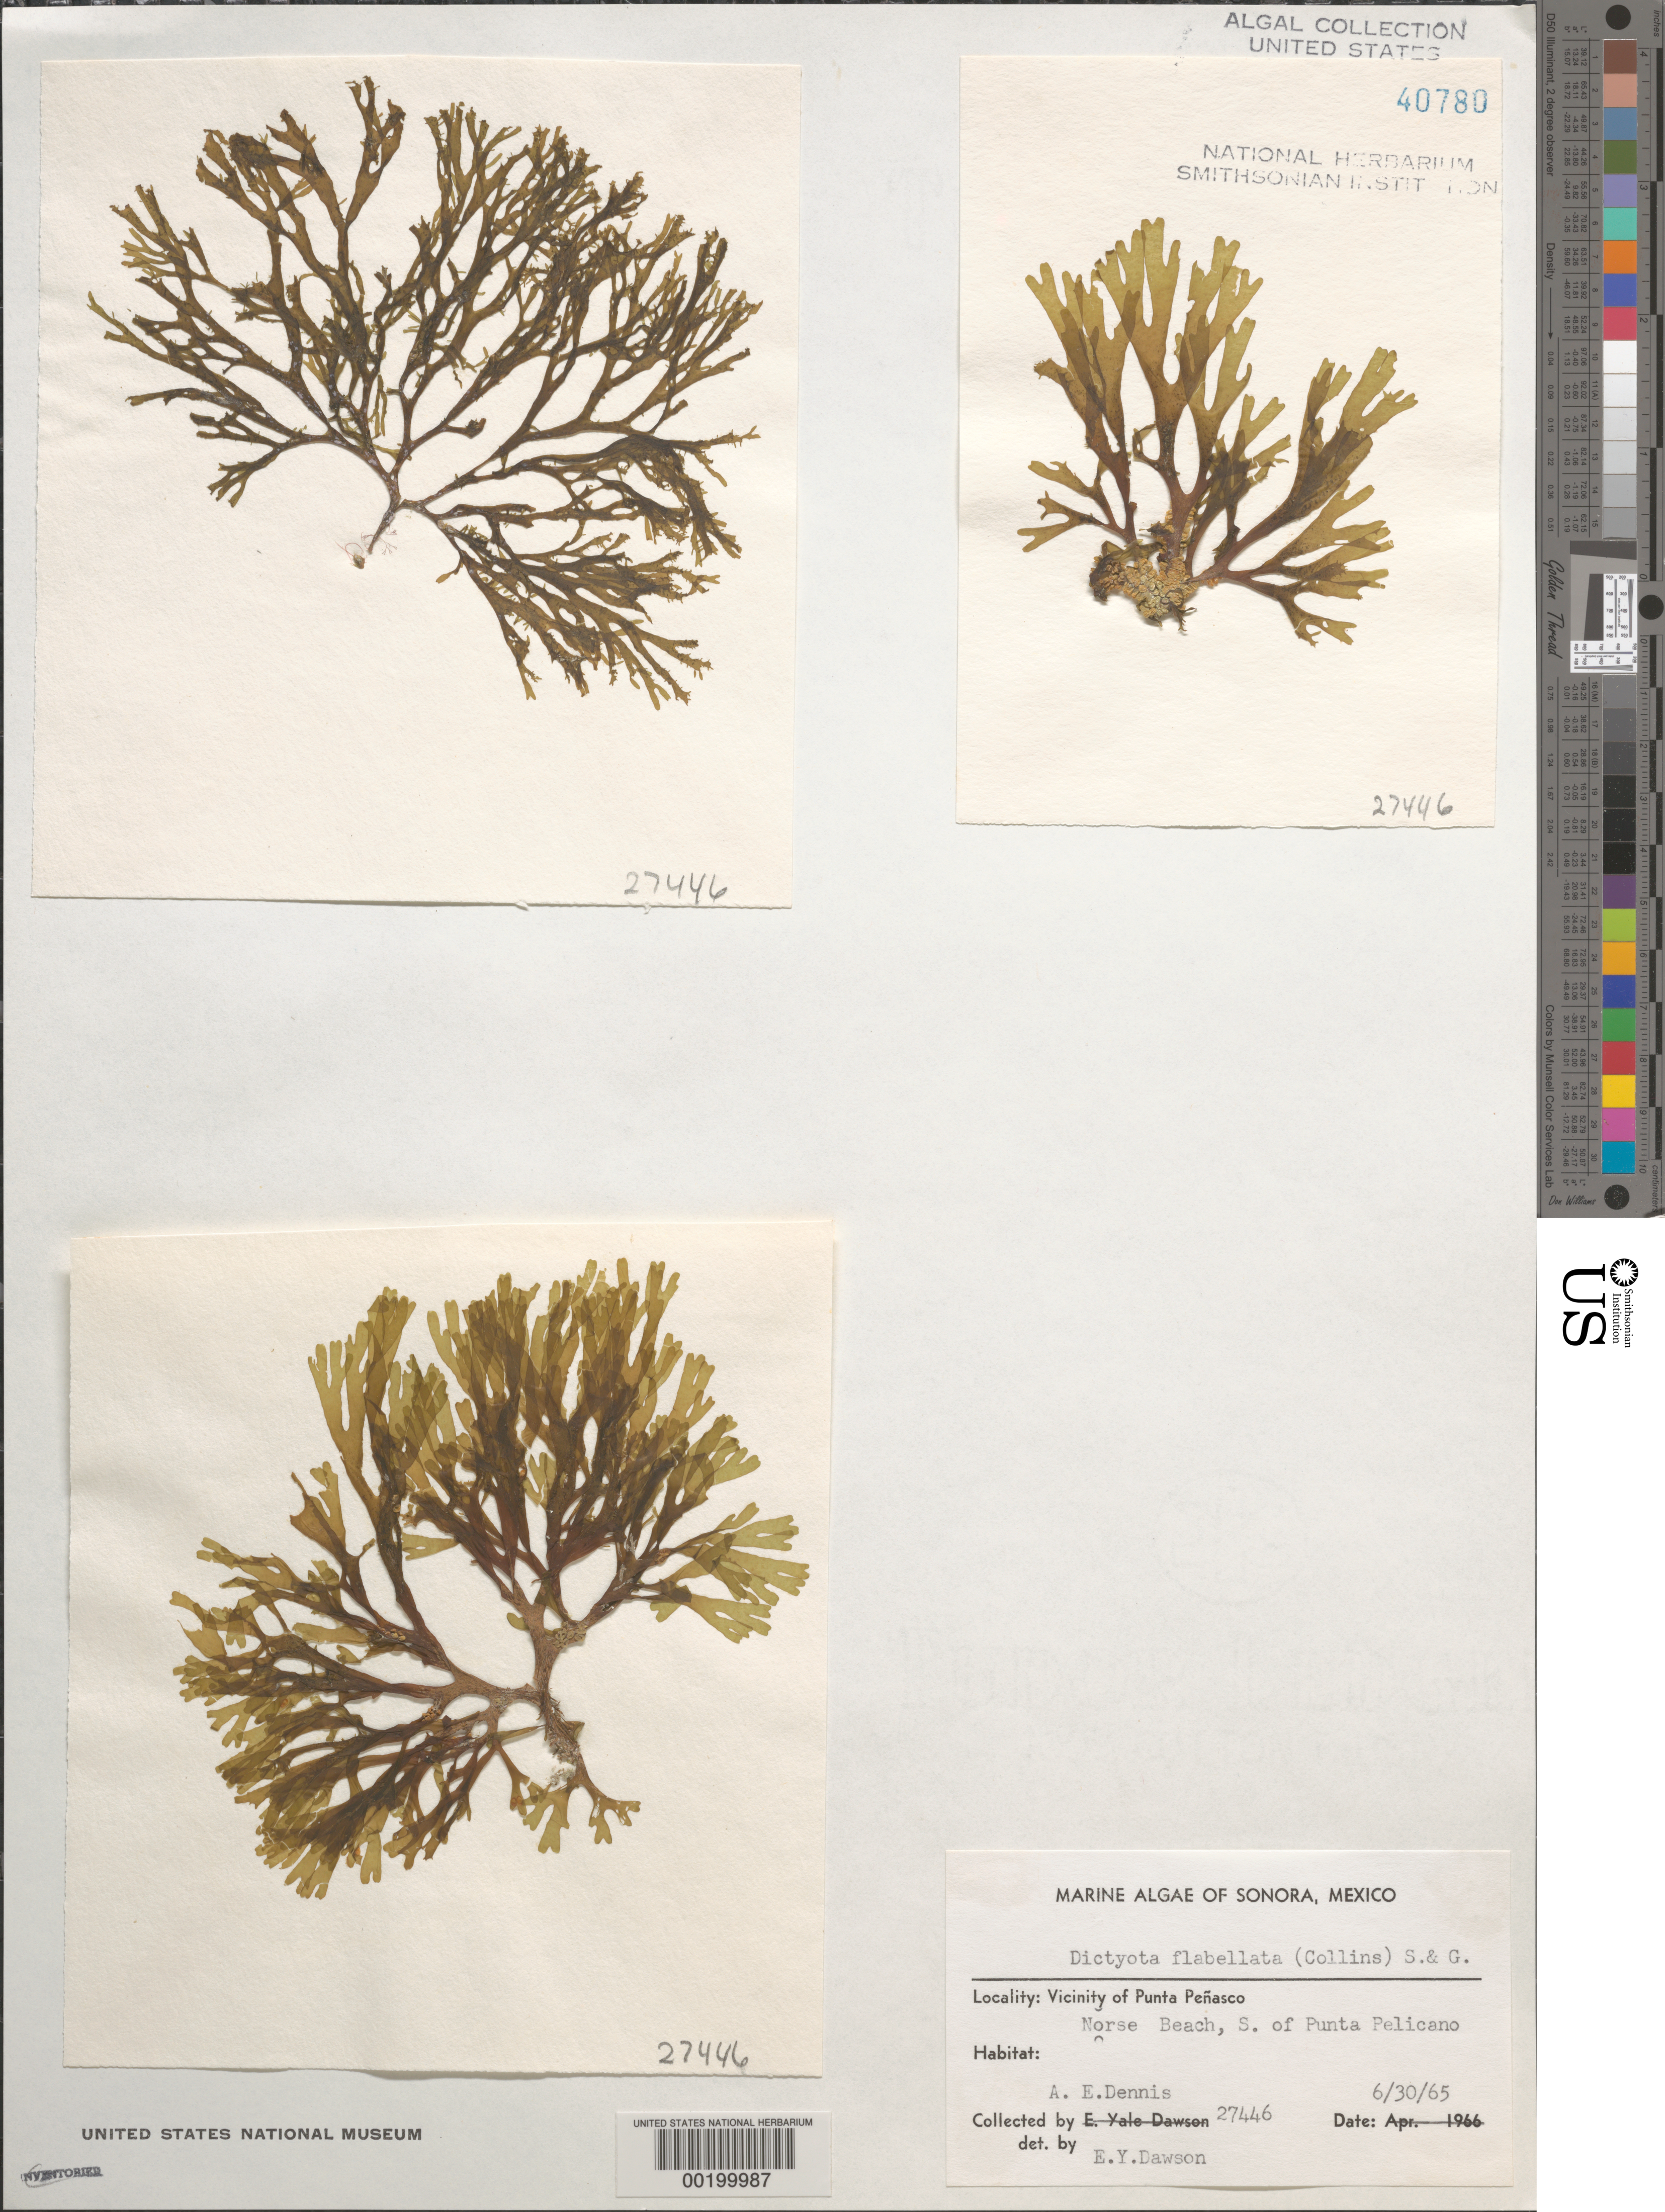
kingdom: Chromista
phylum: Ochrophyta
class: Phaeophyceae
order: Dictyotales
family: Dictyotaceae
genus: Dictyota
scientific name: Dictyota flabellata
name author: (Collins) Setch. & N.L. Gardner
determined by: Dawson, E. Y.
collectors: A. Dennis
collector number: EYD 27446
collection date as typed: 30 Jun 1965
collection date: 1965-06-30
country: Mexico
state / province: Sonora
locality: Norse Beach, south of Punta Pelicano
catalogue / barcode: US 40780